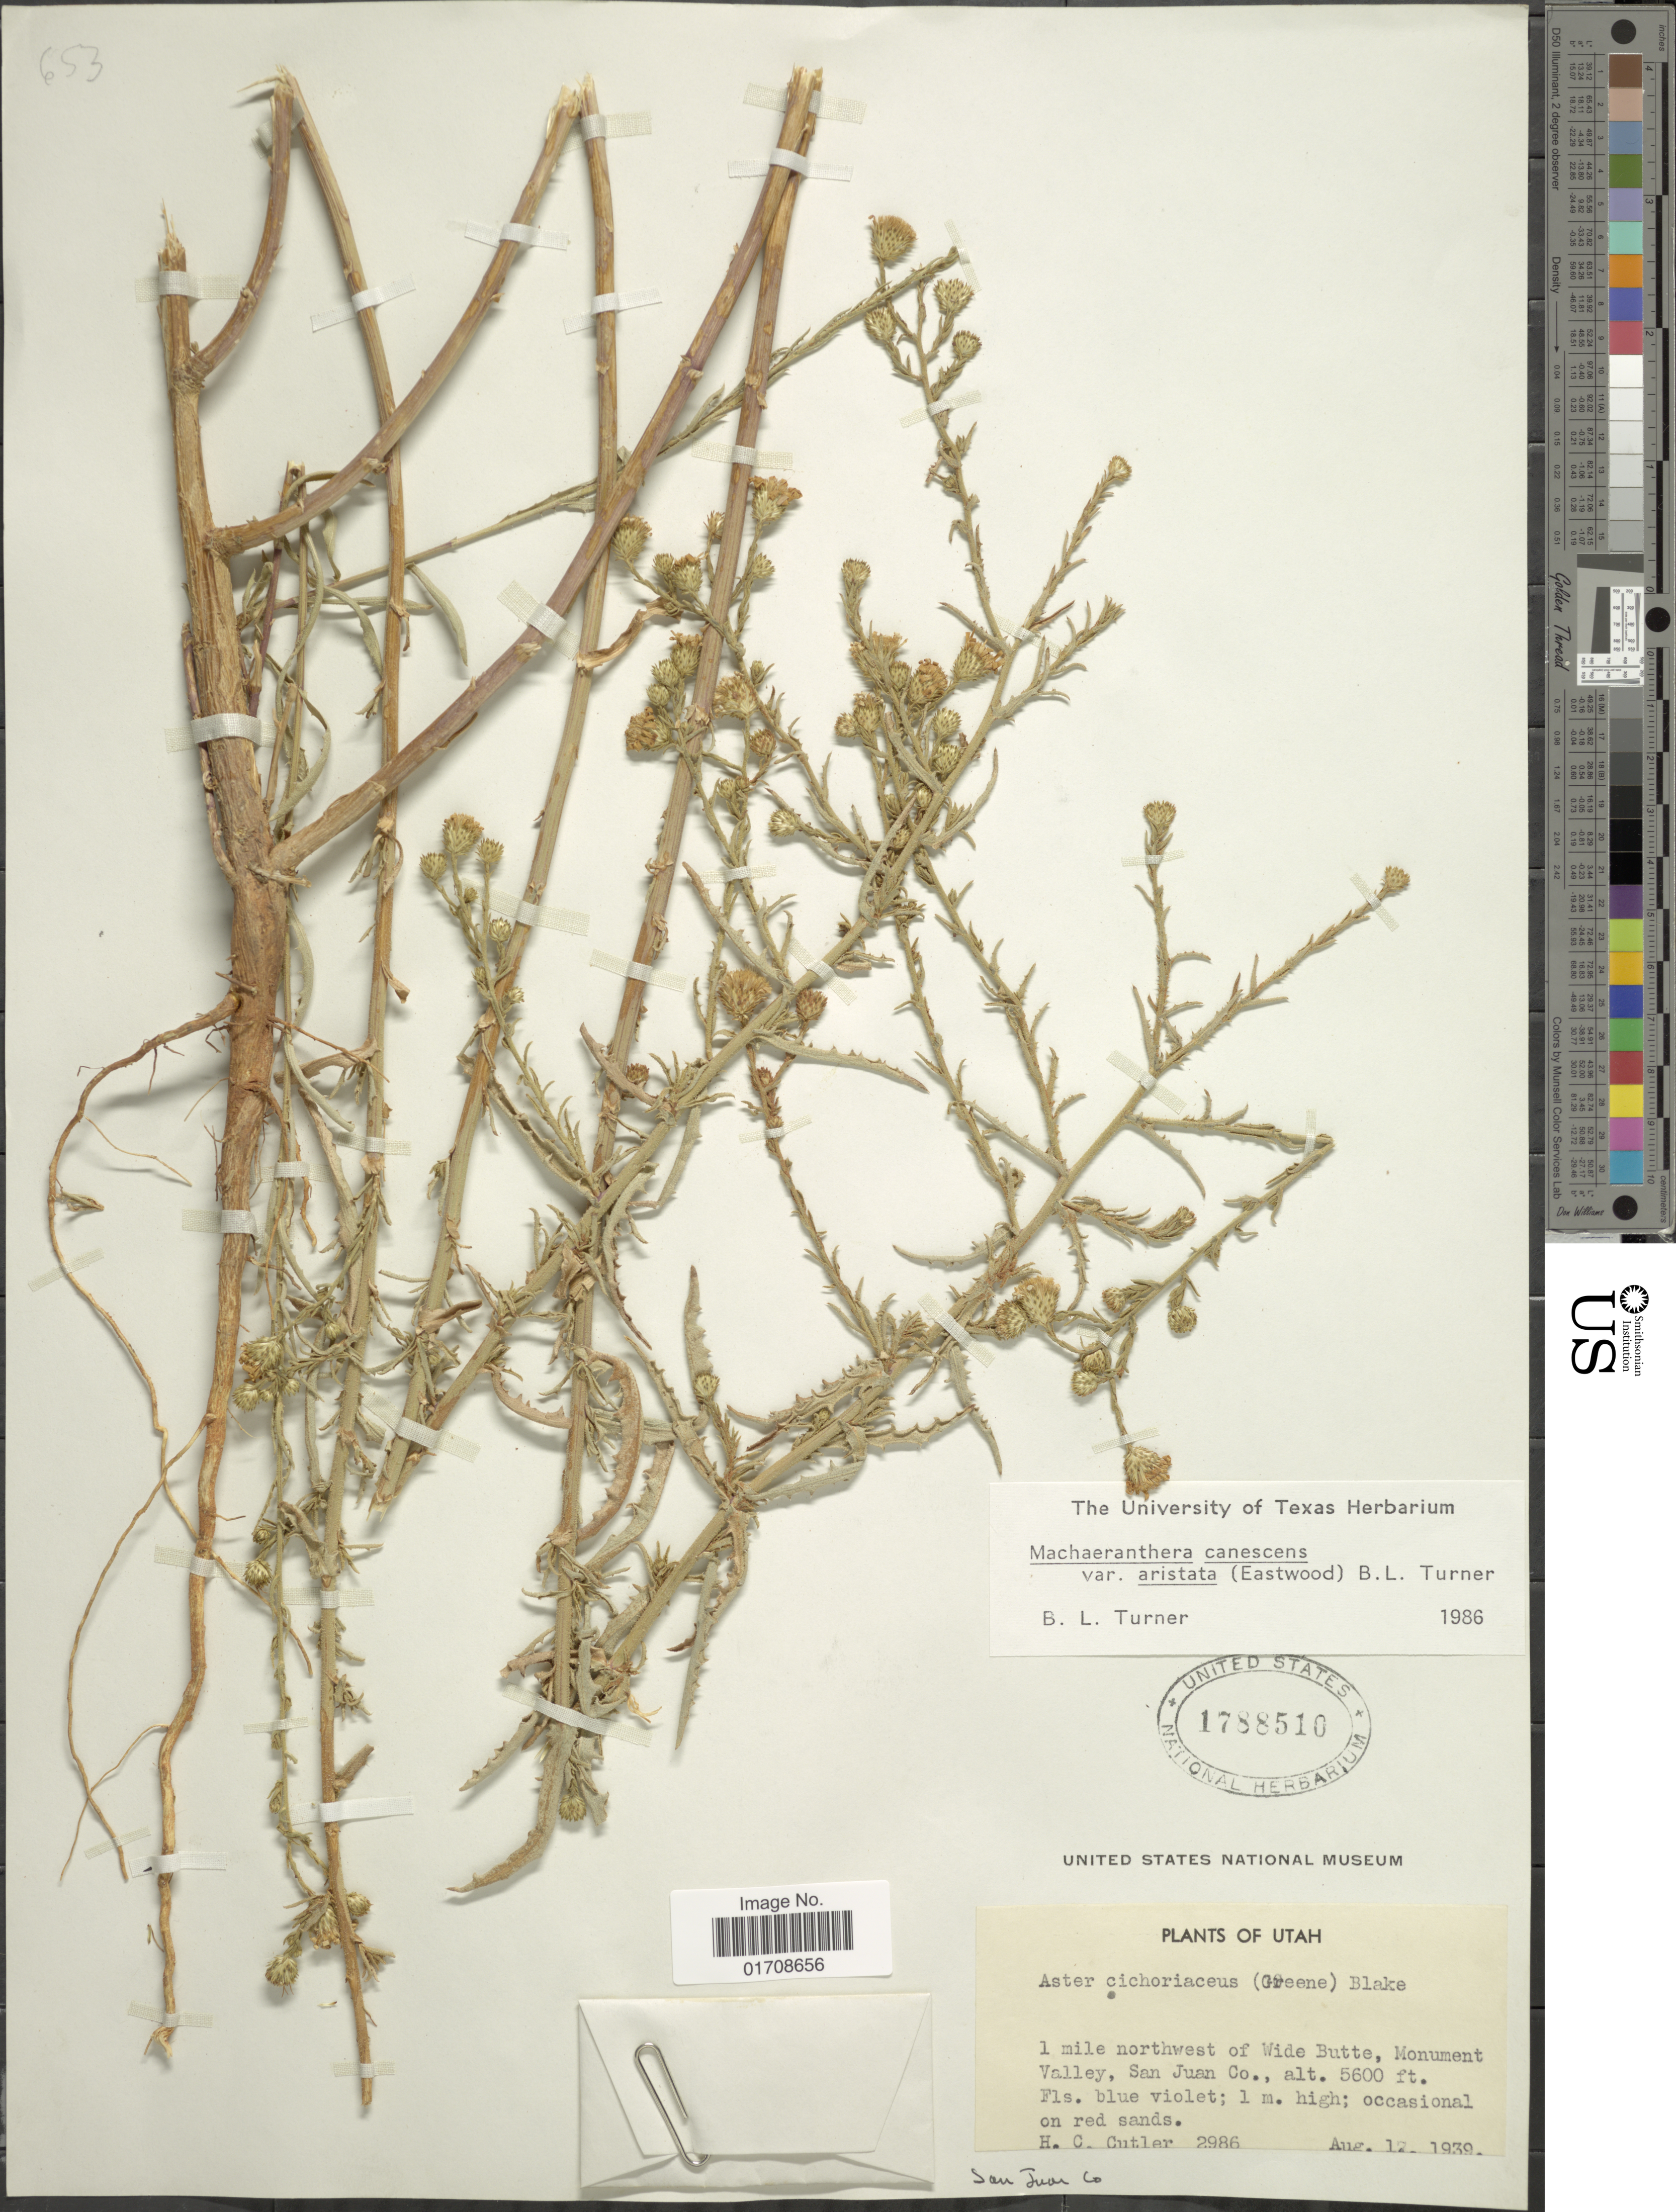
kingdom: Plantae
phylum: Tracheophyta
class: Magnoliopsida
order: Asterales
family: Asteraceae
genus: Machaeranthera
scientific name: Machaeranthera canescens var. aristata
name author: (Eastw.) B.L. Turner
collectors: H. C. Cutler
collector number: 2986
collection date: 1939-08-12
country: United States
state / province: Utah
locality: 1 mile northwest of Wide Butte, Monument Valley, San Juan Co.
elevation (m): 1707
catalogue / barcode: US 1788510